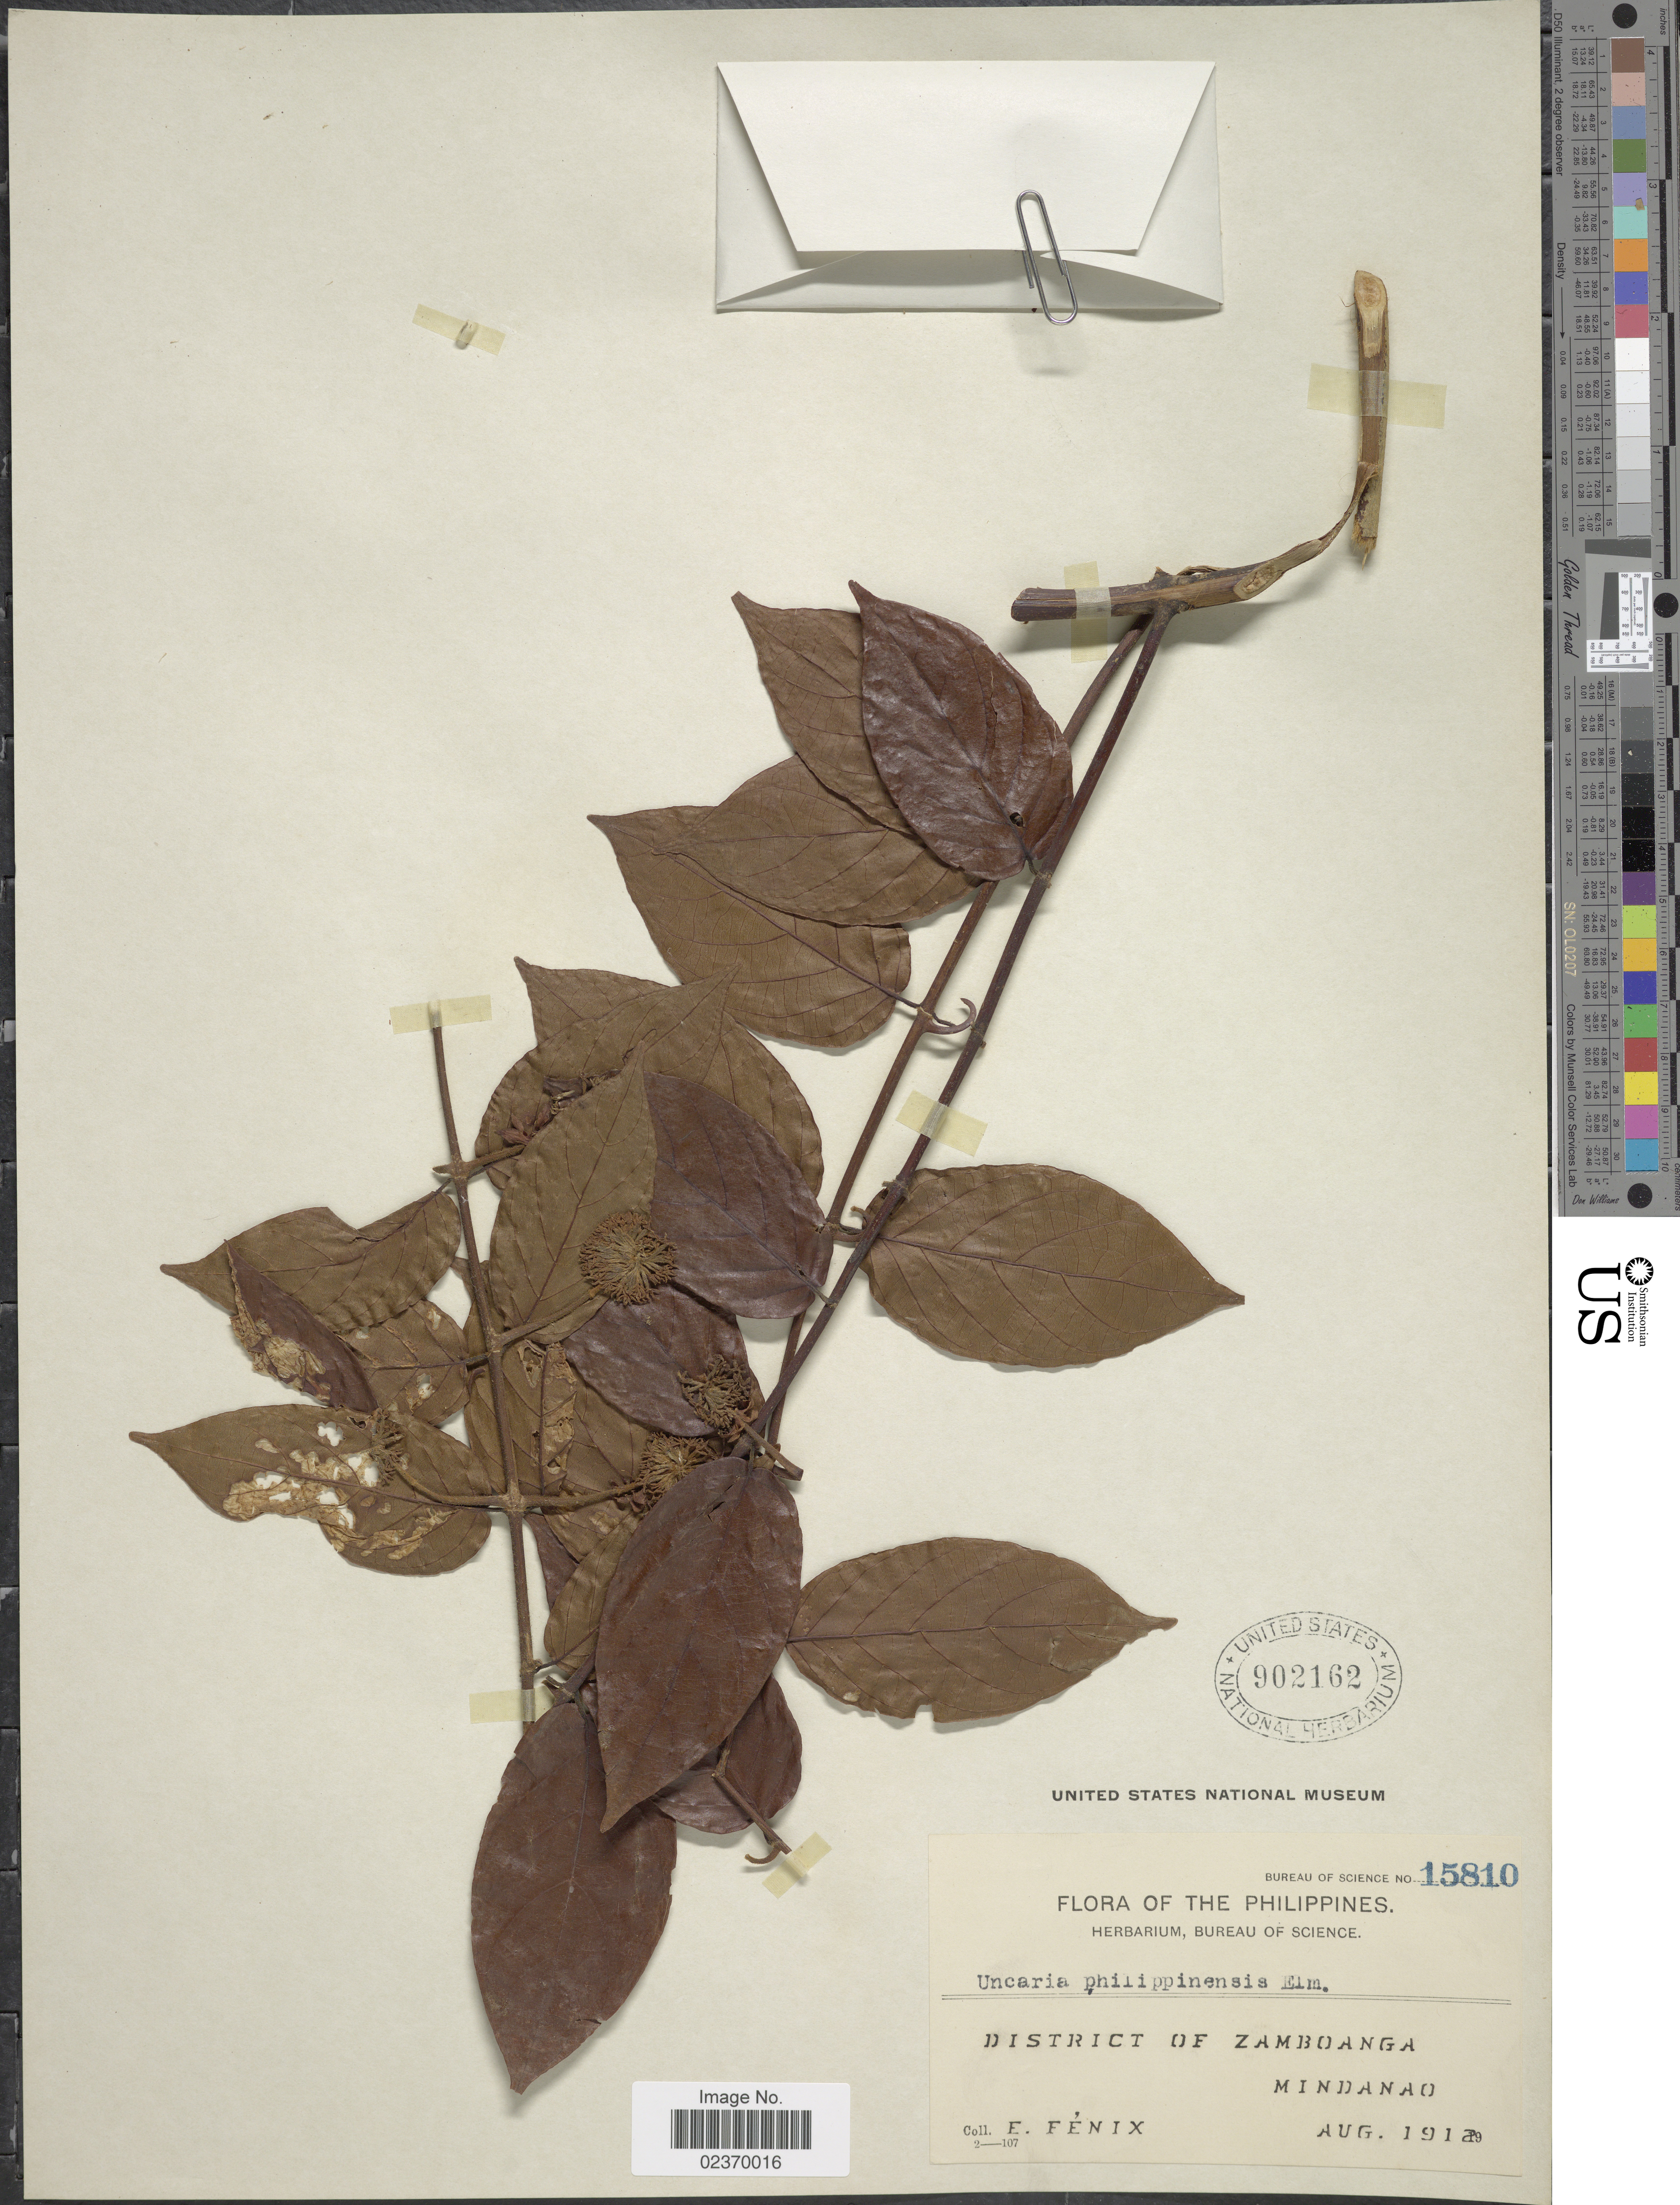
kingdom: Plantae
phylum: Tracheophyta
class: Magnoliopsida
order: Gentianales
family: Rubiaceae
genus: Uncaria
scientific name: Uncaria philippinensis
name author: Elmer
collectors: E. Fénix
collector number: Bureau of Science 15810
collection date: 1912-08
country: Philippines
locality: District of Zamboanga, Mindanao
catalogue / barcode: US 902162